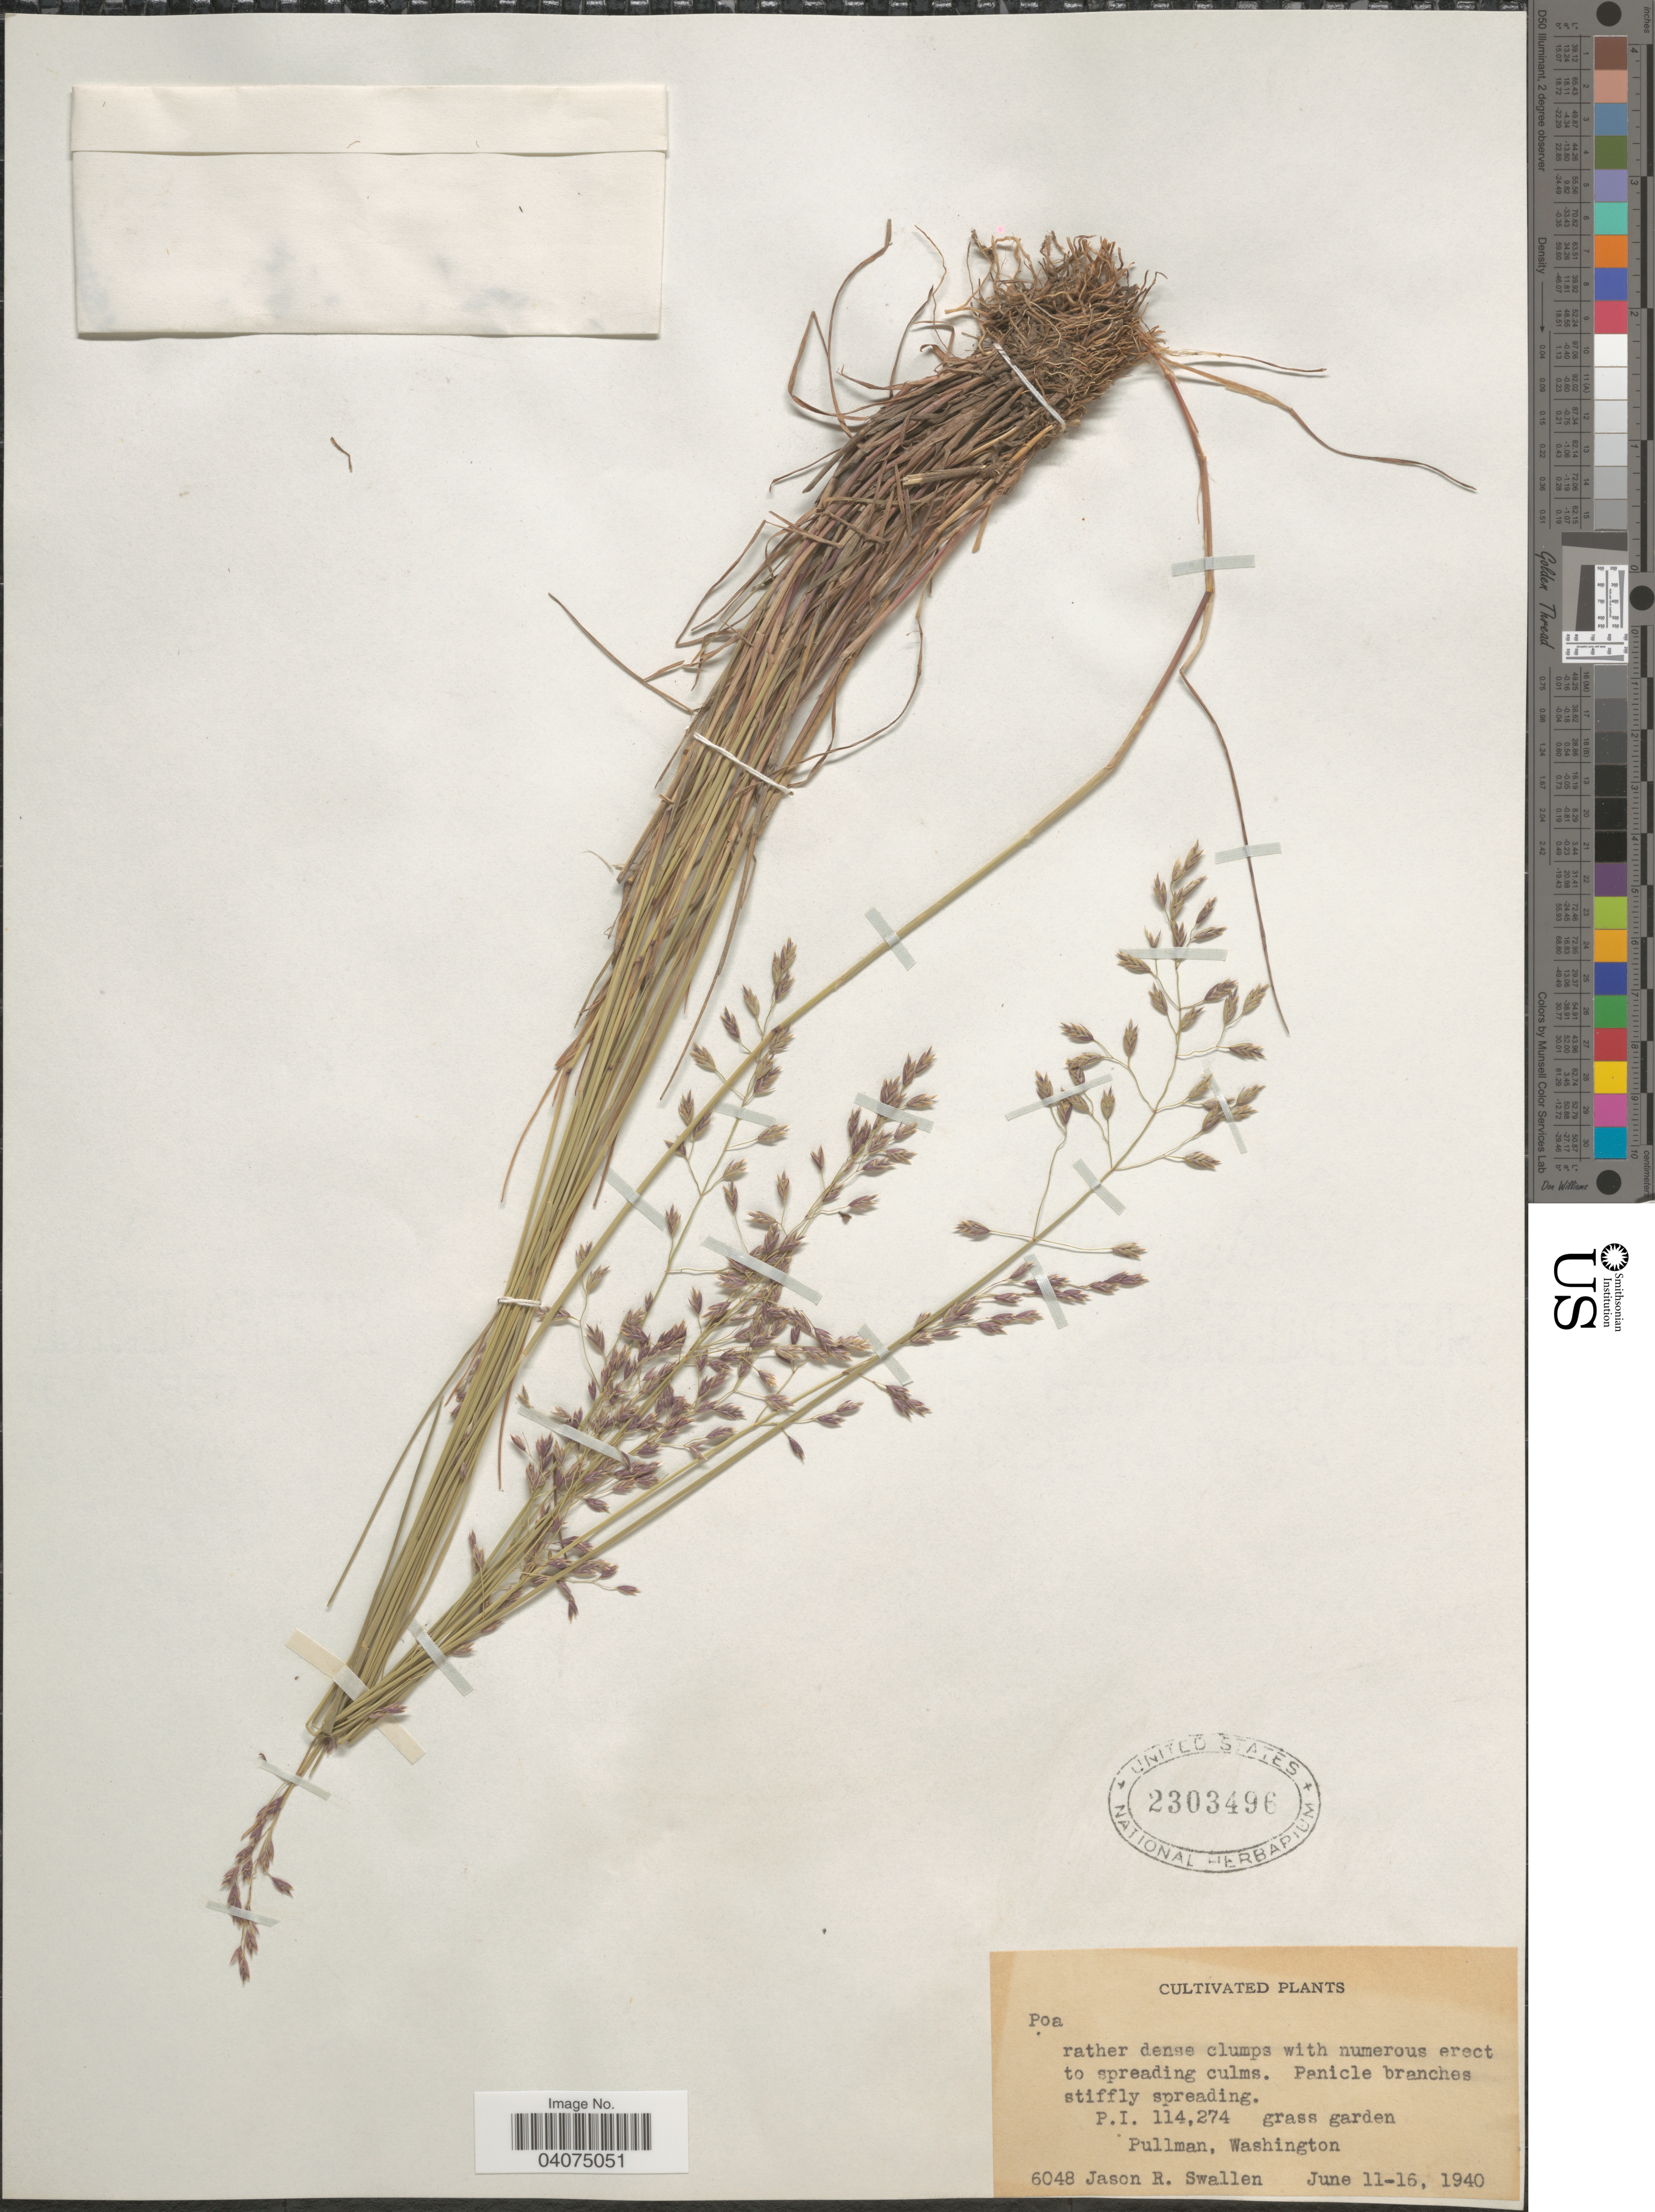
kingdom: Plantae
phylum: Tracheophyta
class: Liliopsida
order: Poales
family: Poaceae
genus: Poa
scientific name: Poa sp.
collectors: J. R. Swallen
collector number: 6048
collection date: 1940-06-11/1940-06-16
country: United States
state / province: Washington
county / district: Whitman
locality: Grass garden, Pullman.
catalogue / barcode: US 2303496